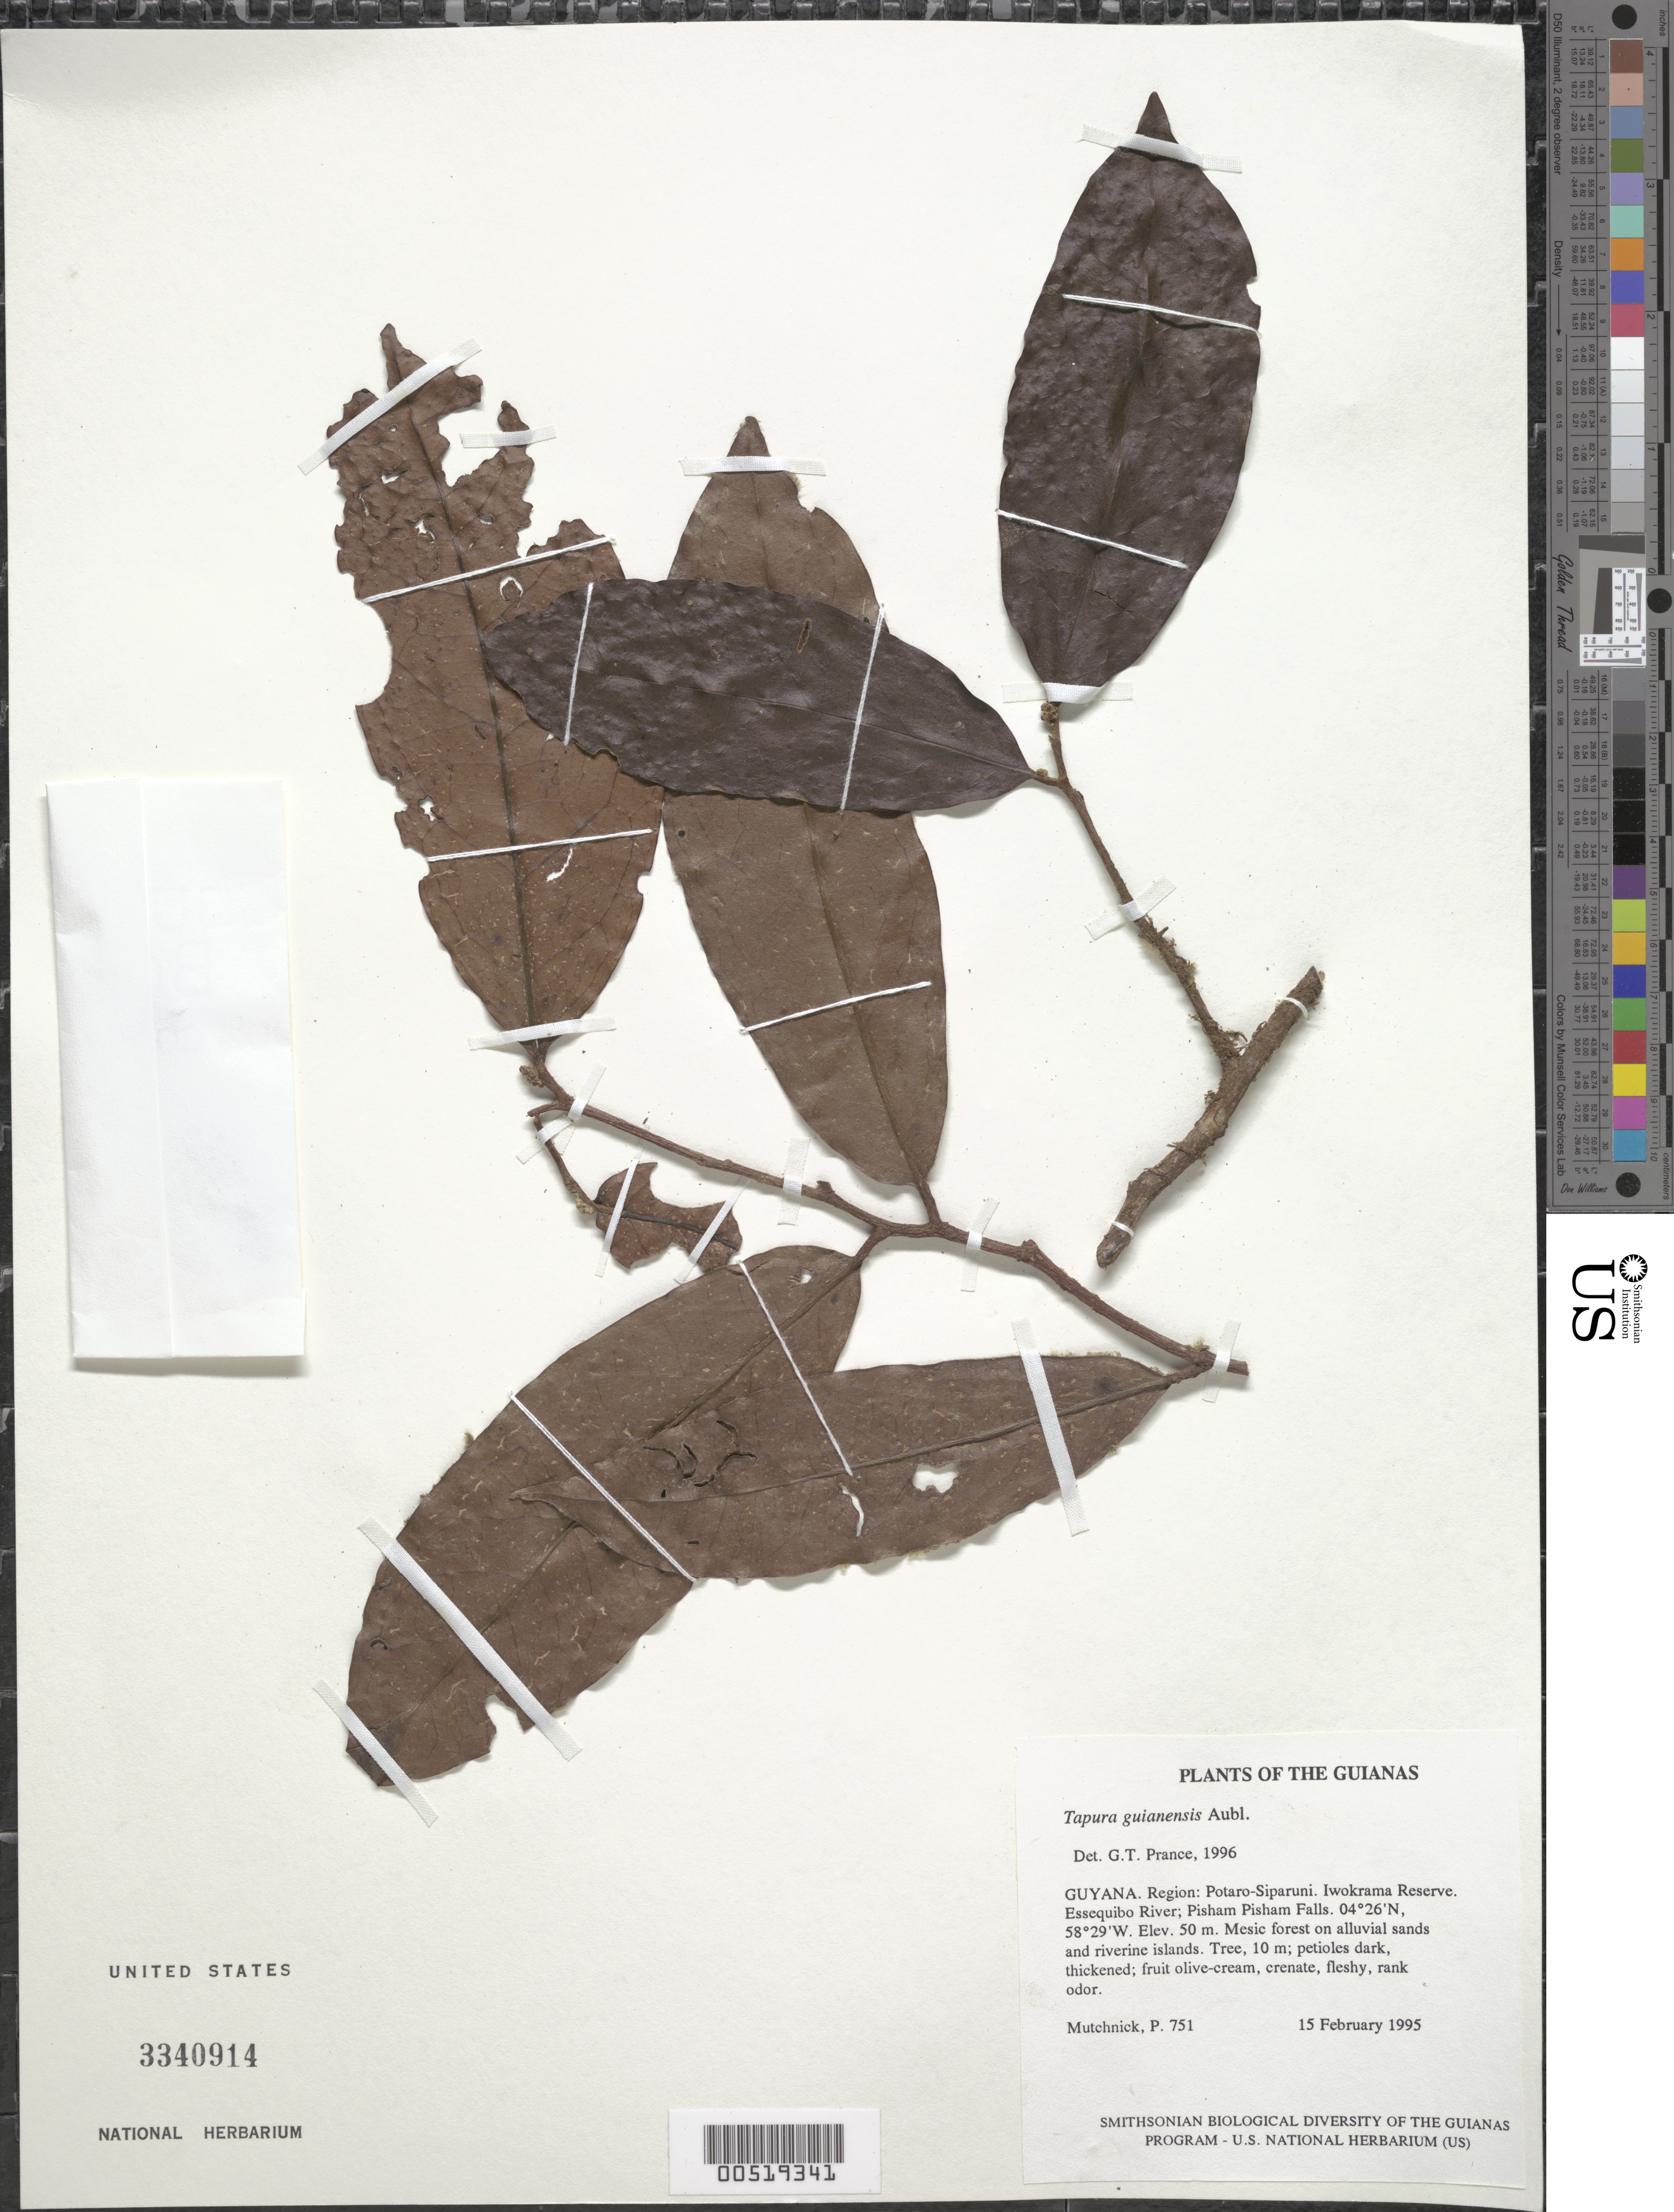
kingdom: Plantae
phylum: Tracheophyta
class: Magnoliopsida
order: Malpighiales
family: Dichapetalaceae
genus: Tapura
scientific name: Tapura guianensis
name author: Aubl.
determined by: Prance, G. T.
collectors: P. Mutchnick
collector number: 751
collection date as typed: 15 February 1995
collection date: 1995-02-15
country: Guyana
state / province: Potaro-Siparuni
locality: Iwokrama Reserve. Essequibo River; Pisham Pisham Falls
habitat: Mesic forest on alluvial sands and riverine islands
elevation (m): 50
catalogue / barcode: US 3340914